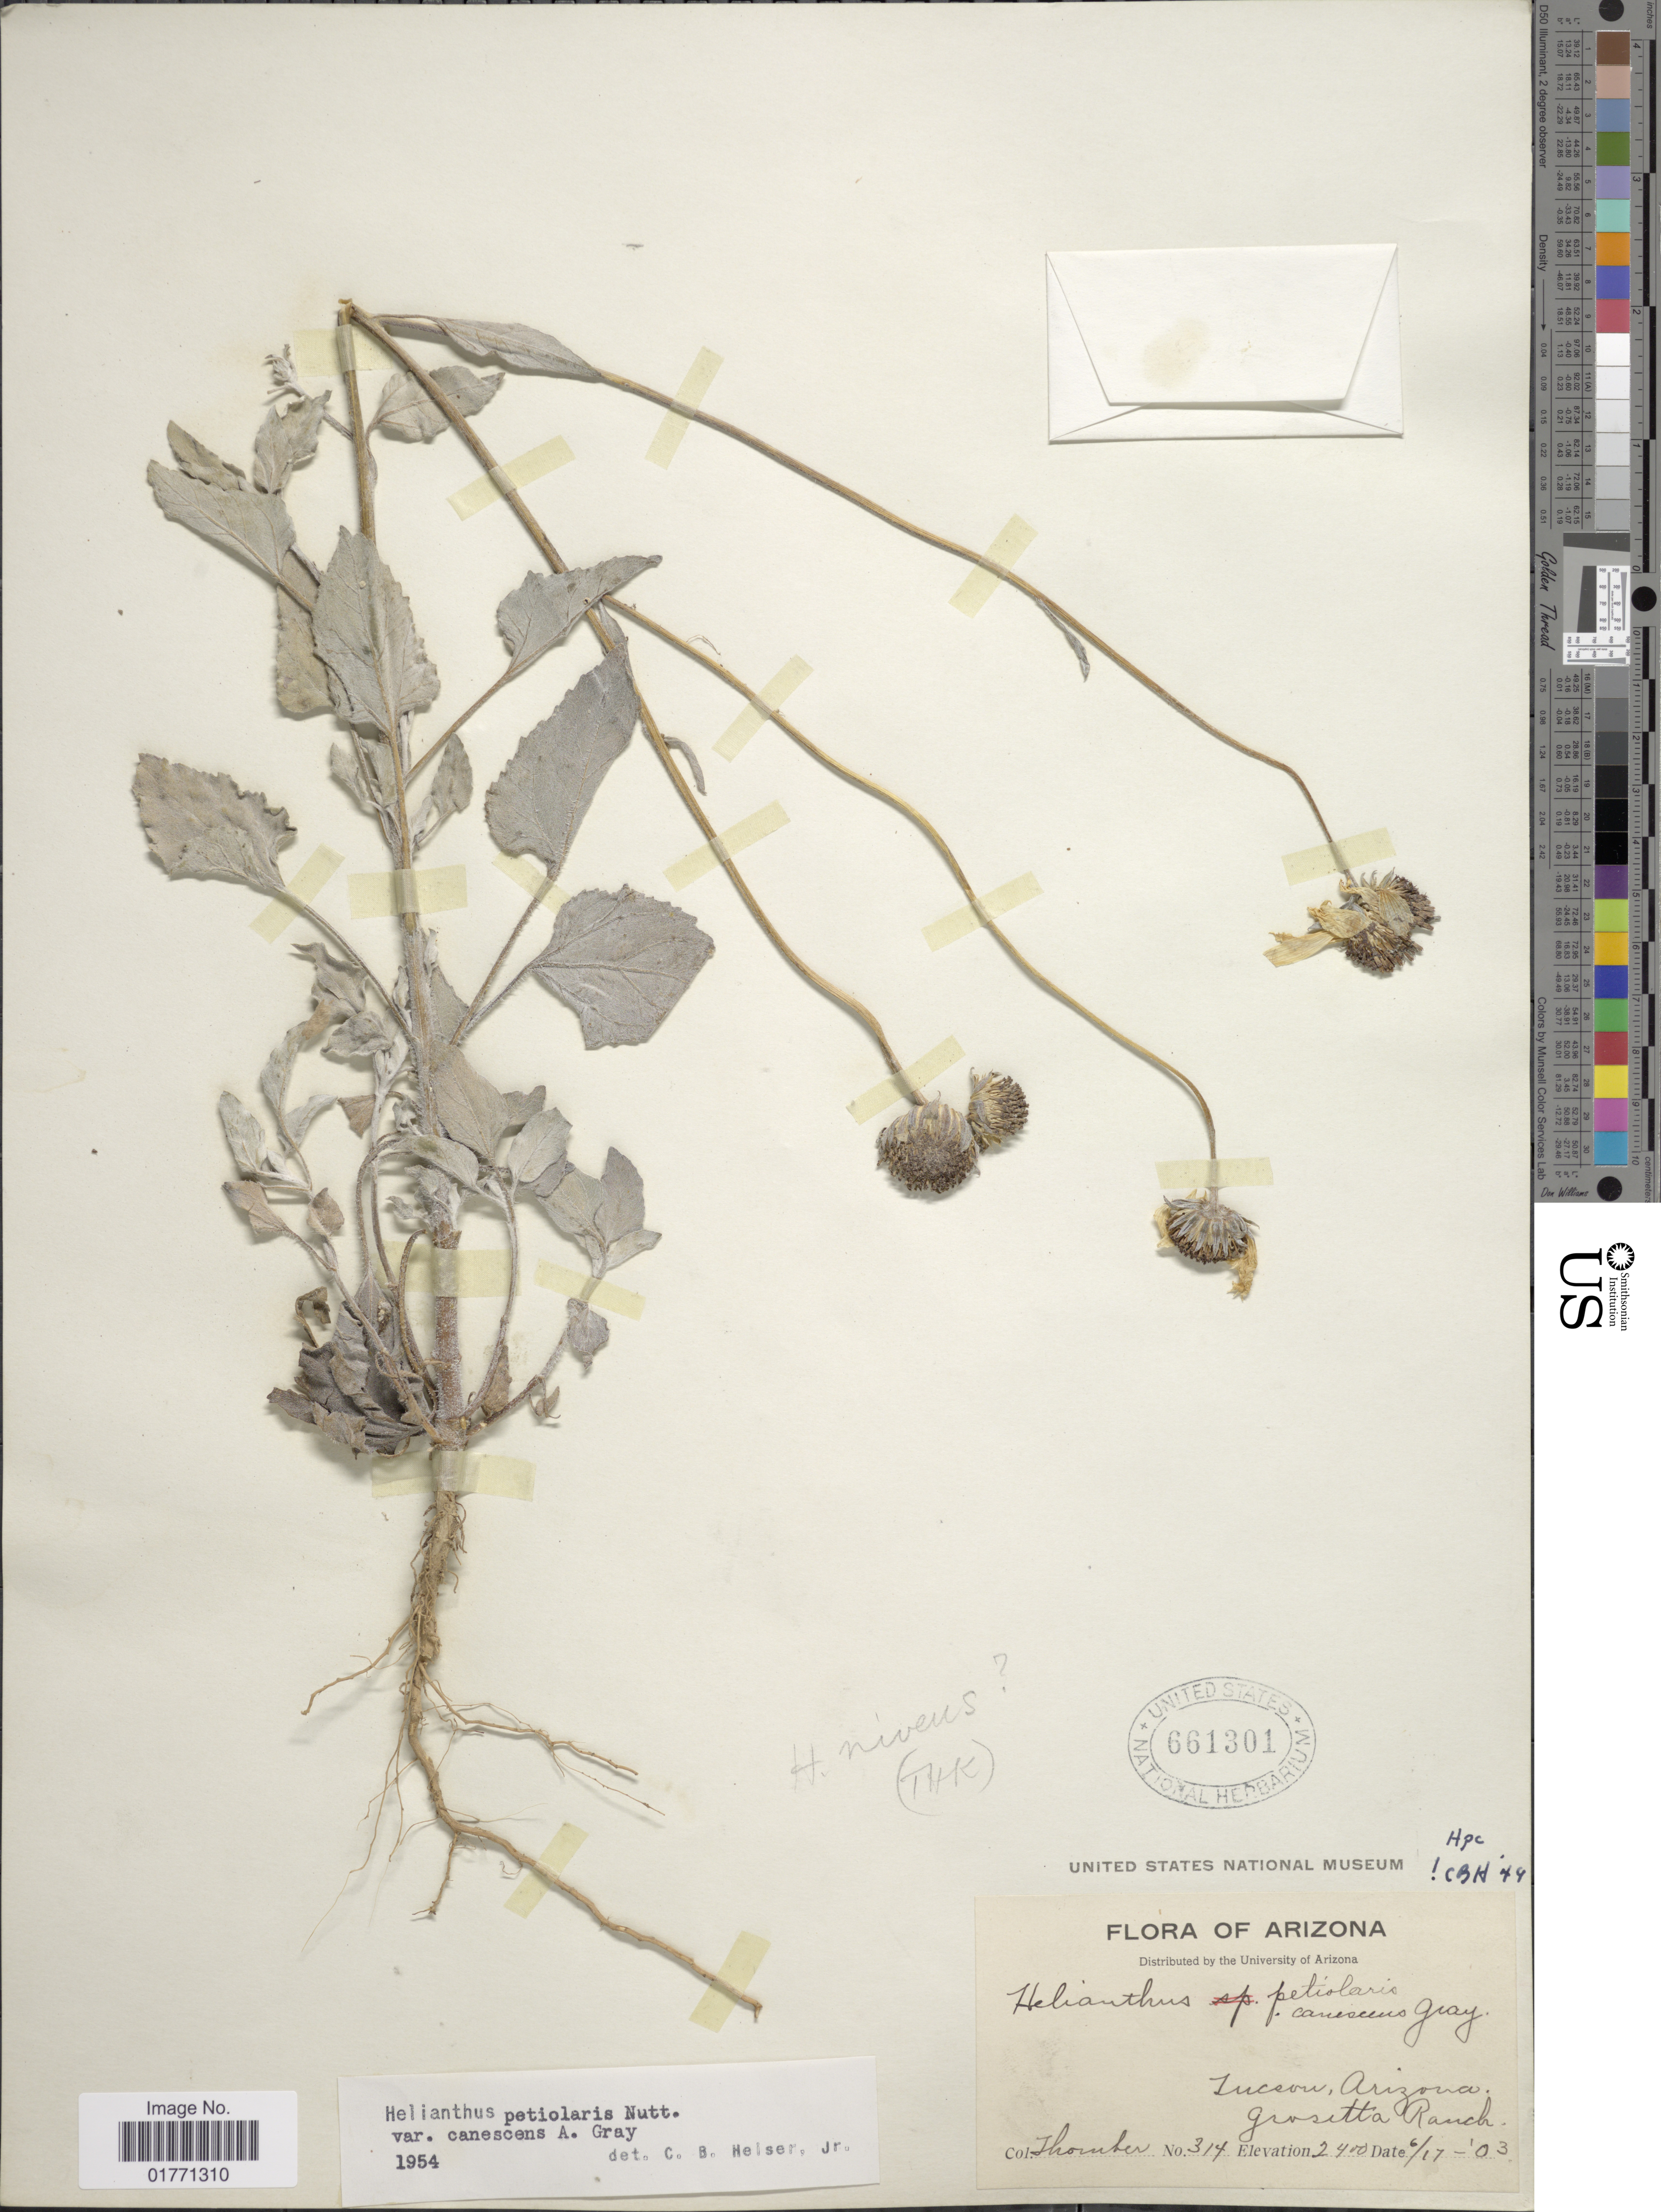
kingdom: Plantae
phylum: Tracheophyta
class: Magnoliopsida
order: Asterales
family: Asteraceae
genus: Helianthus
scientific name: Helianthus petiolaris var. canescens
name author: Nutt.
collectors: -. Thornber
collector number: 314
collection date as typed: Transcribed d/m/y: 17/6/3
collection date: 1903-06-17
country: United States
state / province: Arizona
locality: Tucson, Grossetas Ranch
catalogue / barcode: US 661301